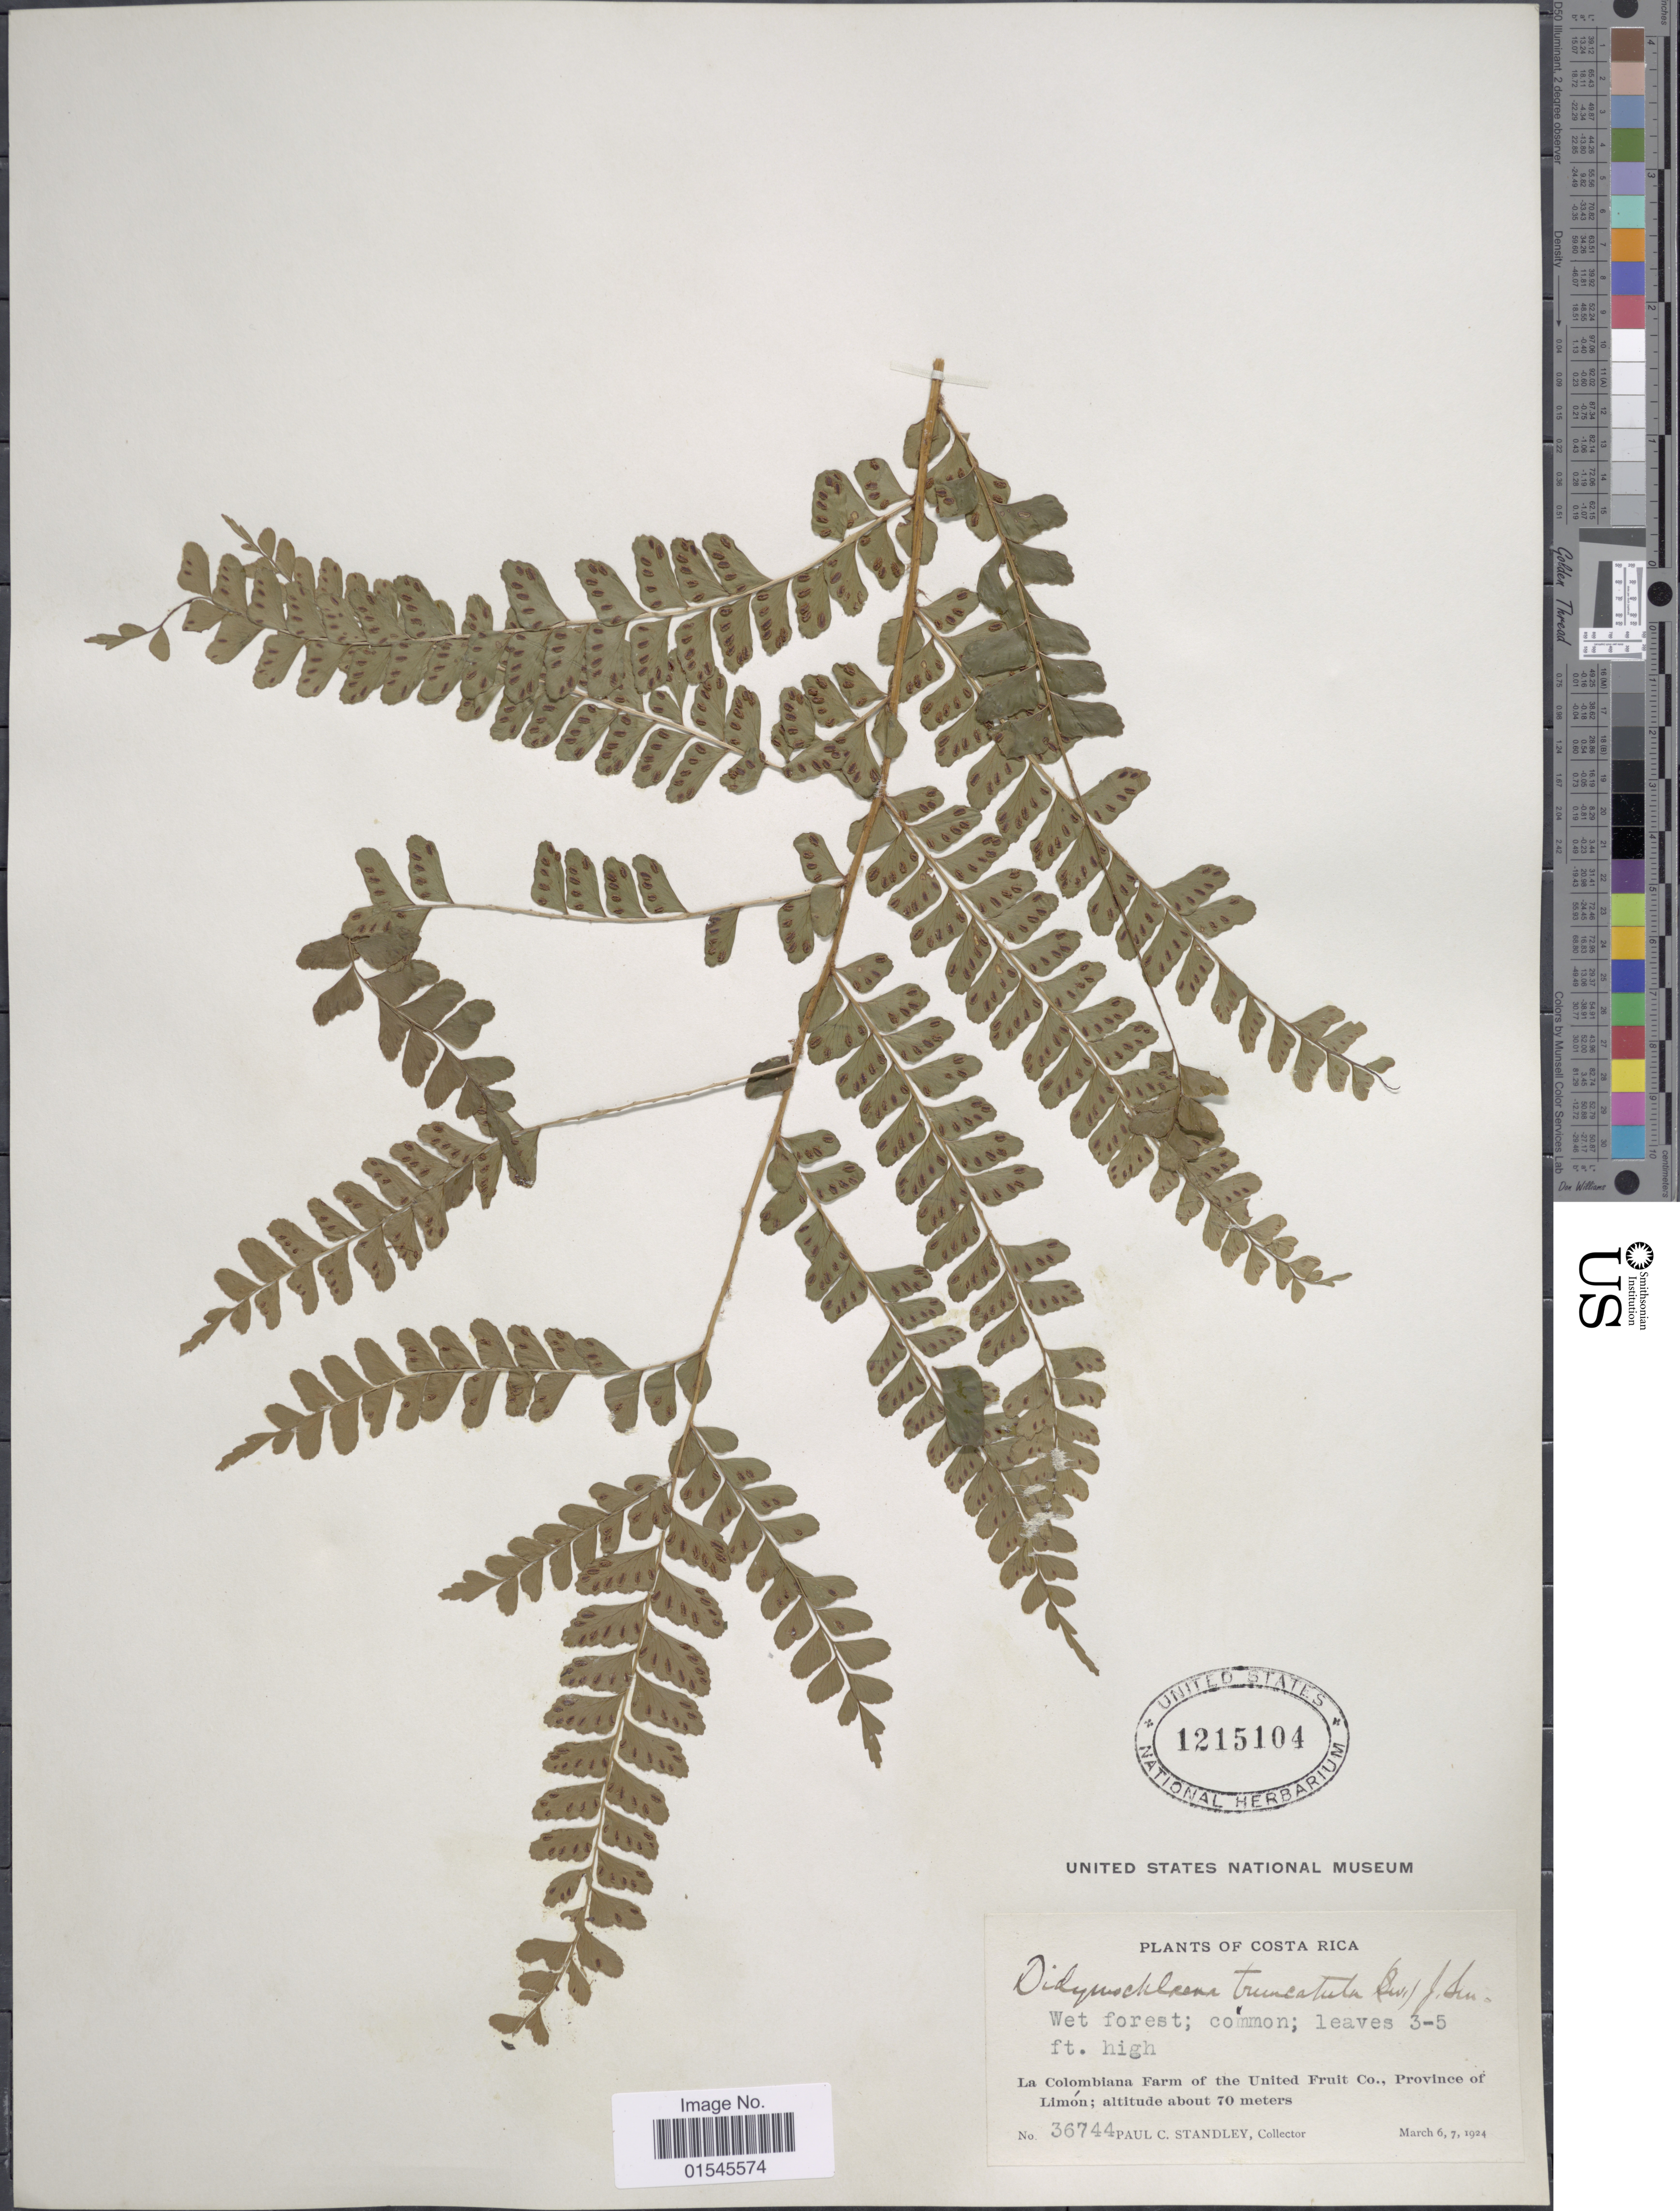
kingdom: Plantae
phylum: Tracheophyta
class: Polypodiopsida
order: Polypodiales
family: Didymochlaenaceae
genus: Didymochlaena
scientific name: Didymochlaena truncatula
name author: (Sw.) J. Sm.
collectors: P. C. Standley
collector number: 36744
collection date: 1924-03-06/1924-03-07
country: Costa Rica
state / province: Limón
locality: La Colombiana Farm of the United Fruit Co.,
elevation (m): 70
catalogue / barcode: US 1215104